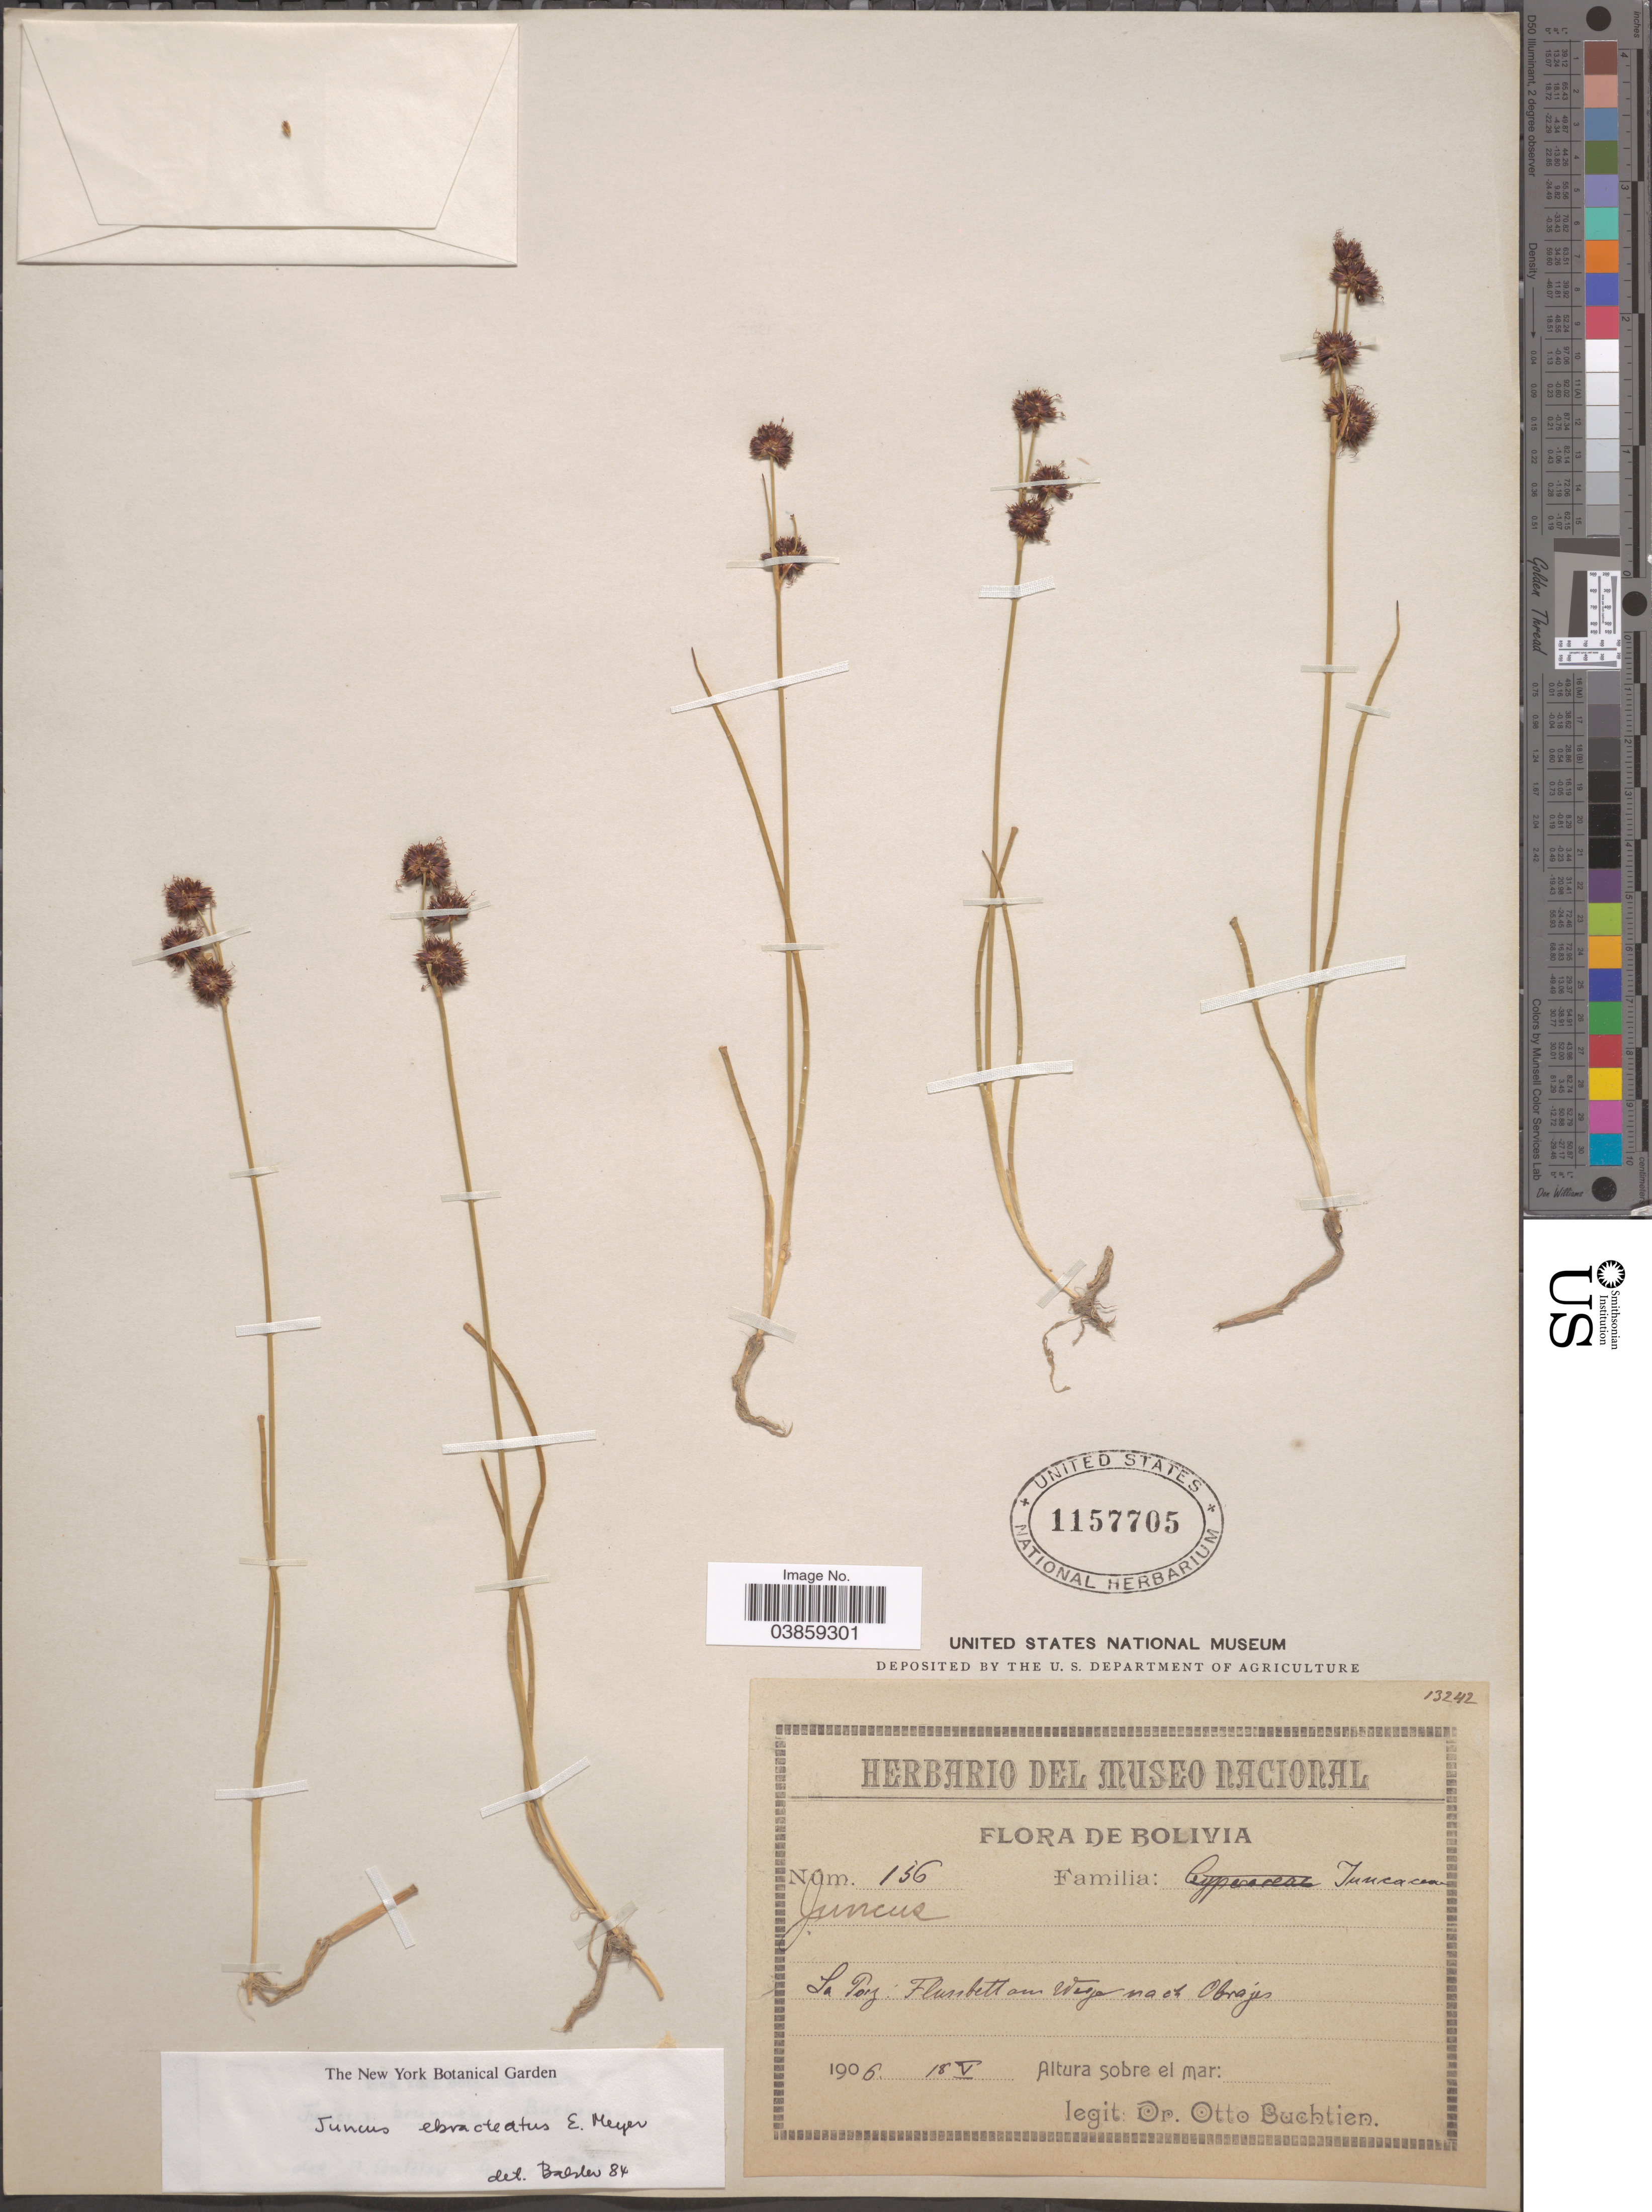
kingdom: Plantae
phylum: Tracheophyta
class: Liliopsida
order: Poales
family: Juncaceae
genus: Juncus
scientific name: Juncus ebracteatus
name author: E. Mey.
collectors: O. Buchtien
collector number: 156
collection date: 1906-05-18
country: Bolivia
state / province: La Paz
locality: Obrajes.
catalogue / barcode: US 1157705